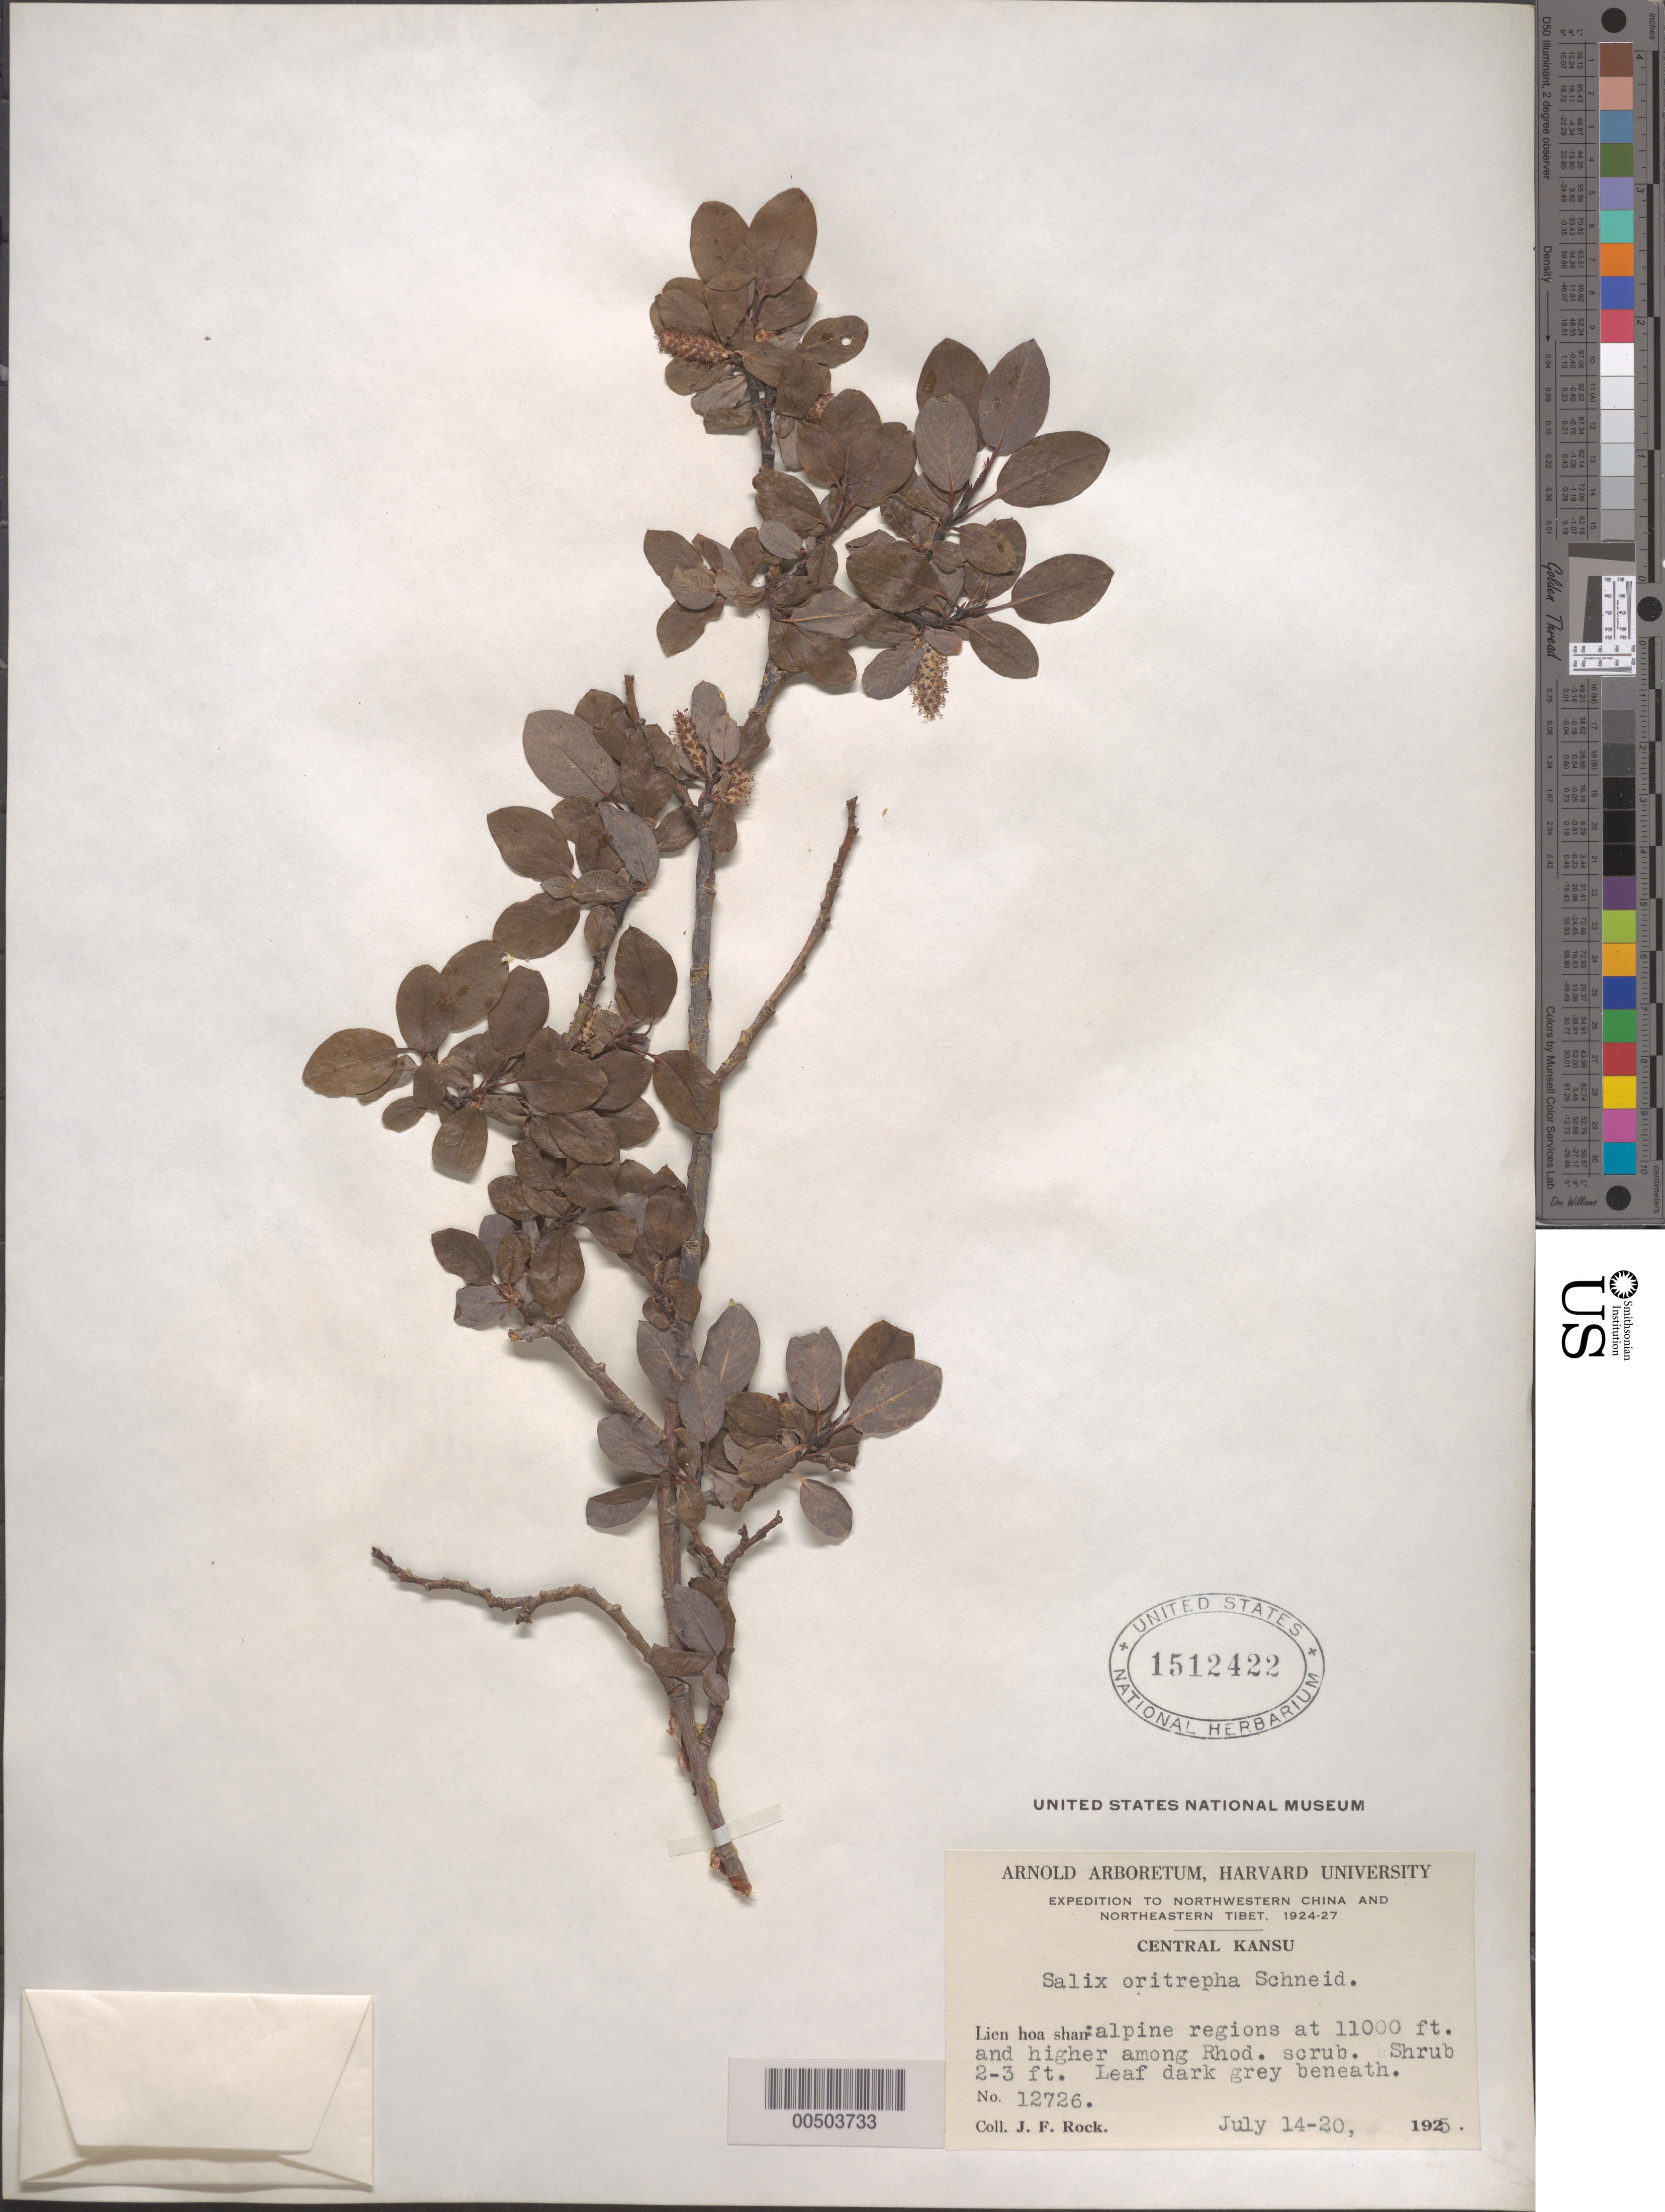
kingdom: Plantae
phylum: Tracheophyta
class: Magnoliopsida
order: Malpighiales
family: Salicaceae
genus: Salix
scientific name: Salix oritrepha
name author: C.K. Schneid.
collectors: J. F. Rock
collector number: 12726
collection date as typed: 14 May 1925 to 20 May 1925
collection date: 1925-05-14/1925-05-20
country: China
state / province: Gansu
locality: Lien hoa shan: alpine regions. Central Kansu.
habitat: Shrub 2-3 ft. Leaf dark grey beneath.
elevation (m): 3353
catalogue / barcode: US 1512422